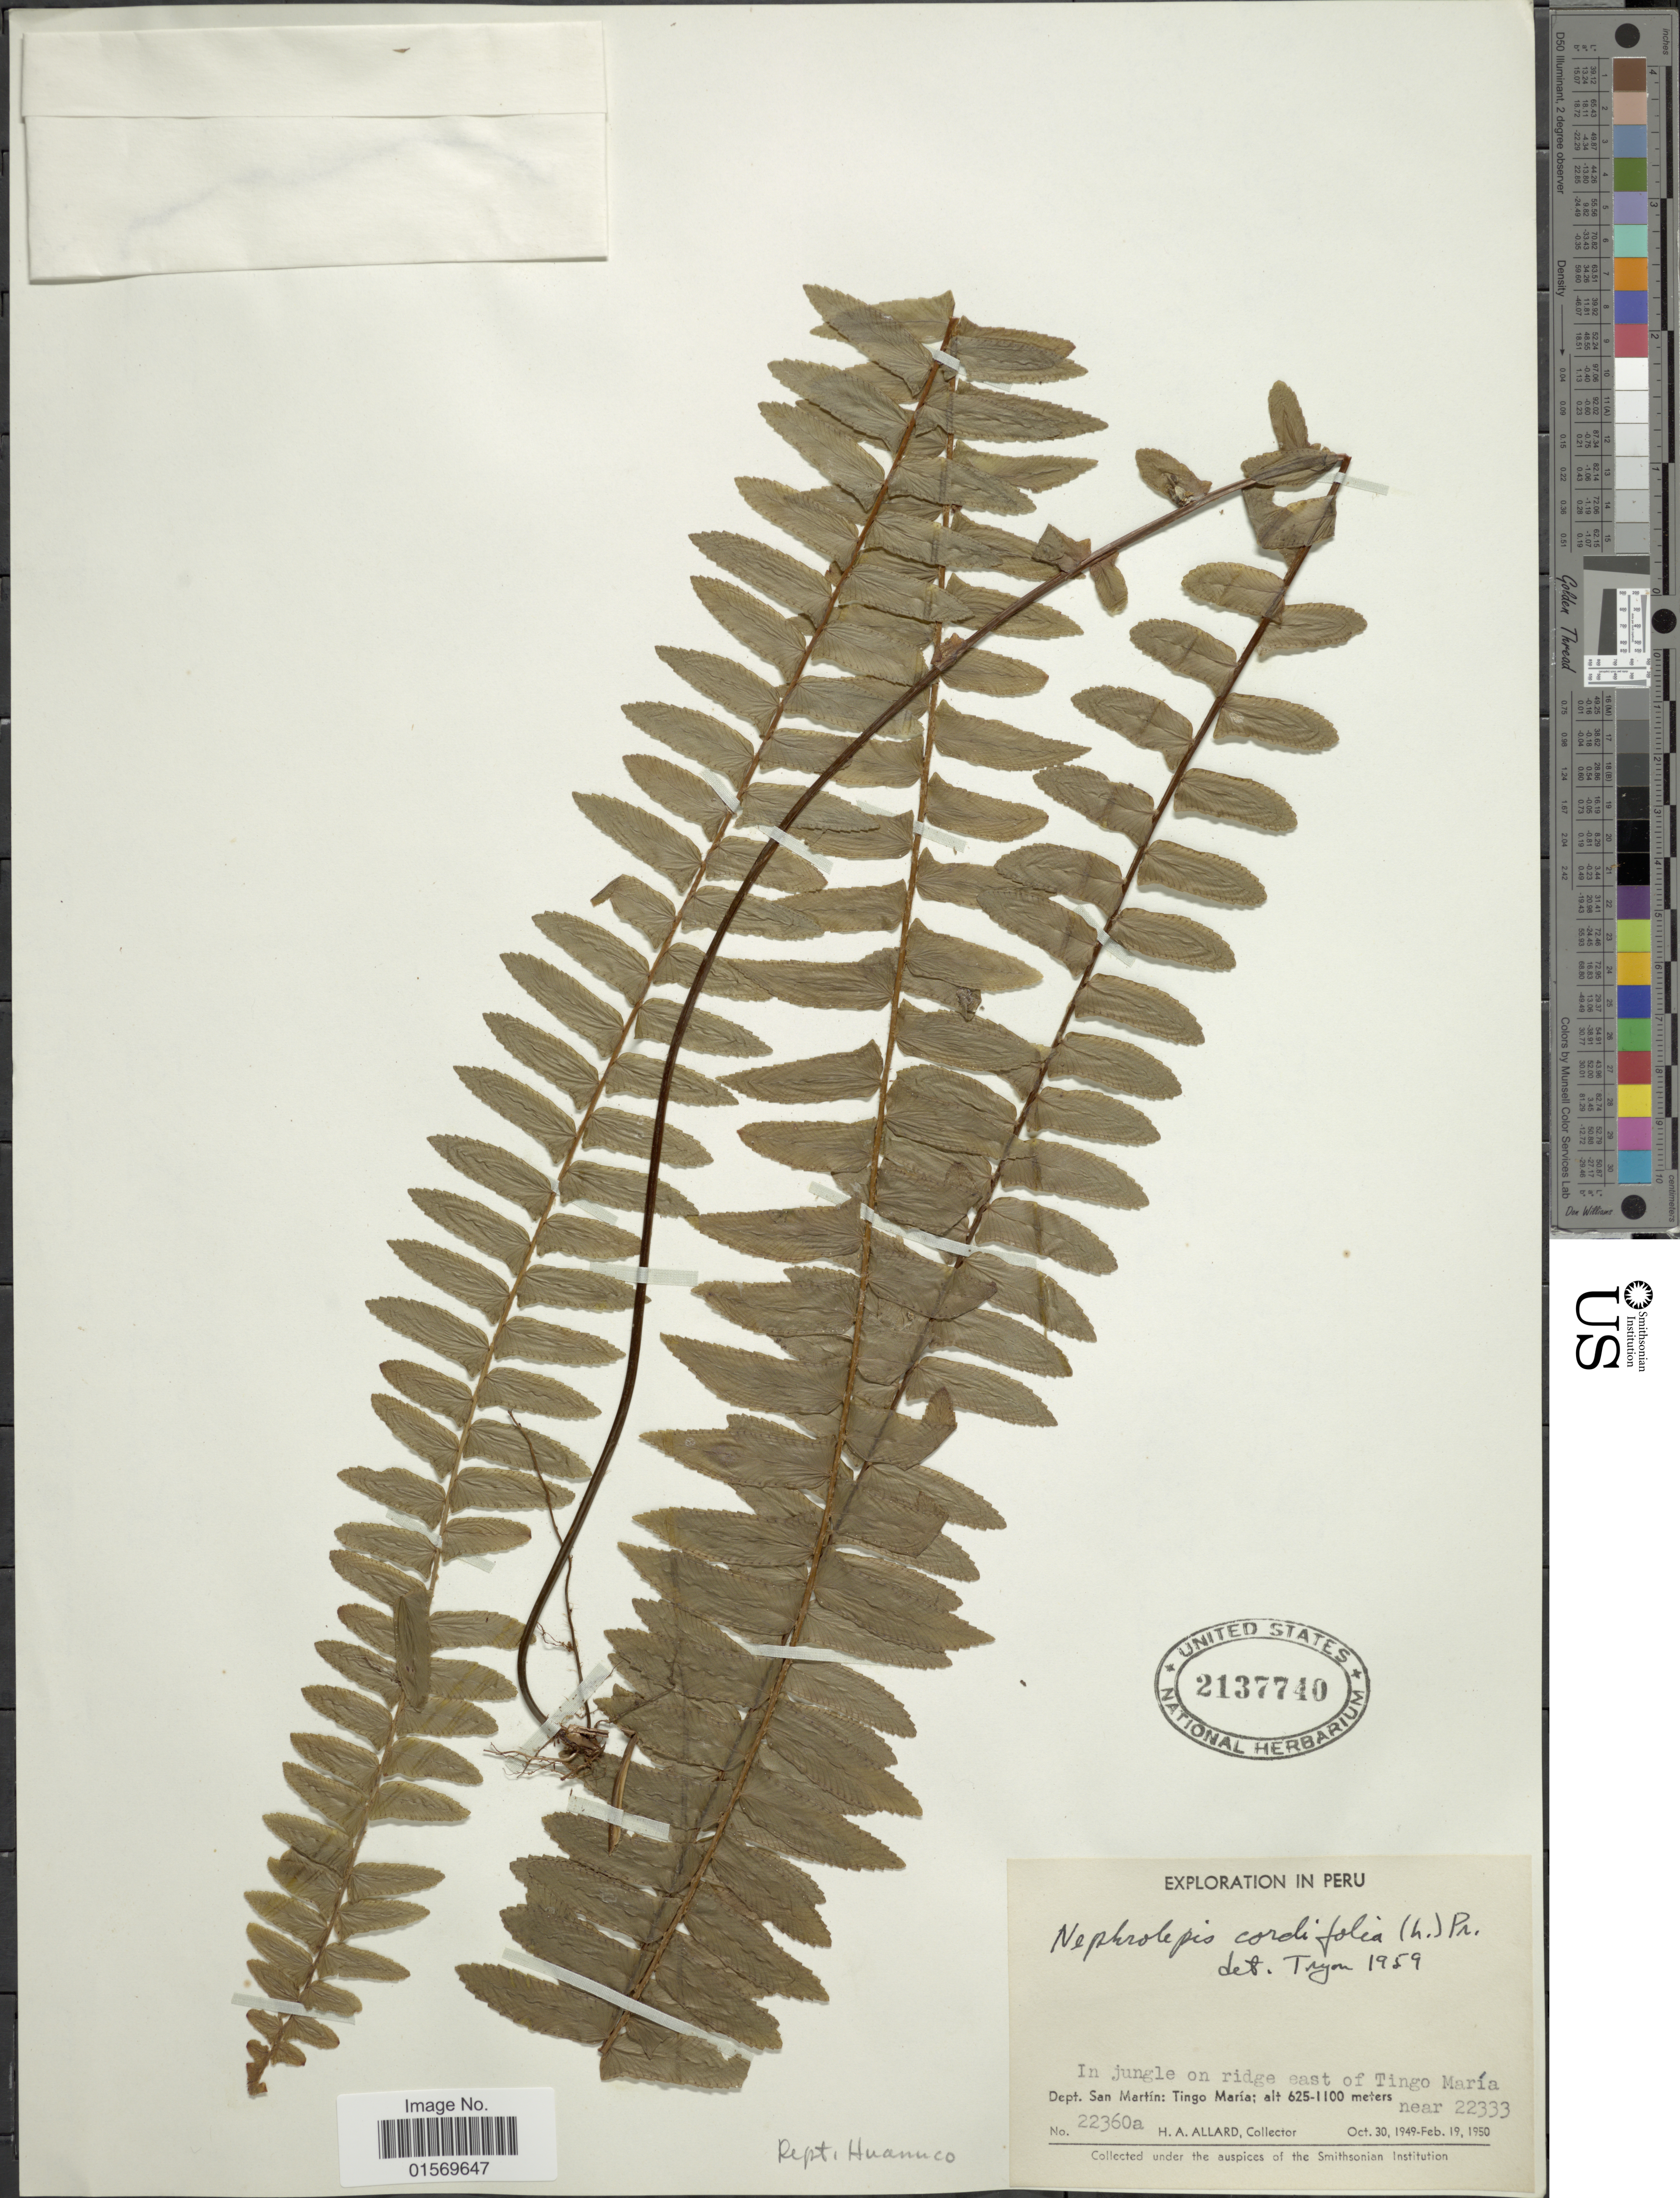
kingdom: Plantae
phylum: Tracheophyta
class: Polypodiopsida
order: Polypodiales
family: Nephrolepidaceae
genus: Nephrolepis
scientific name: Nephrolepis cordifolia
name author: (L.) C. Presl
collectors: H. A. Allard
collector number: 22360a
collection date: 1949-10-30/1950-02-19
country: Peru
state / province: San Martín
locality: In jungle on ridge east of Tingo Maria, Tingo Maria.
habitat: in jungle on ridge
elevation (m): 625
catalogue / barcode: US 2137740